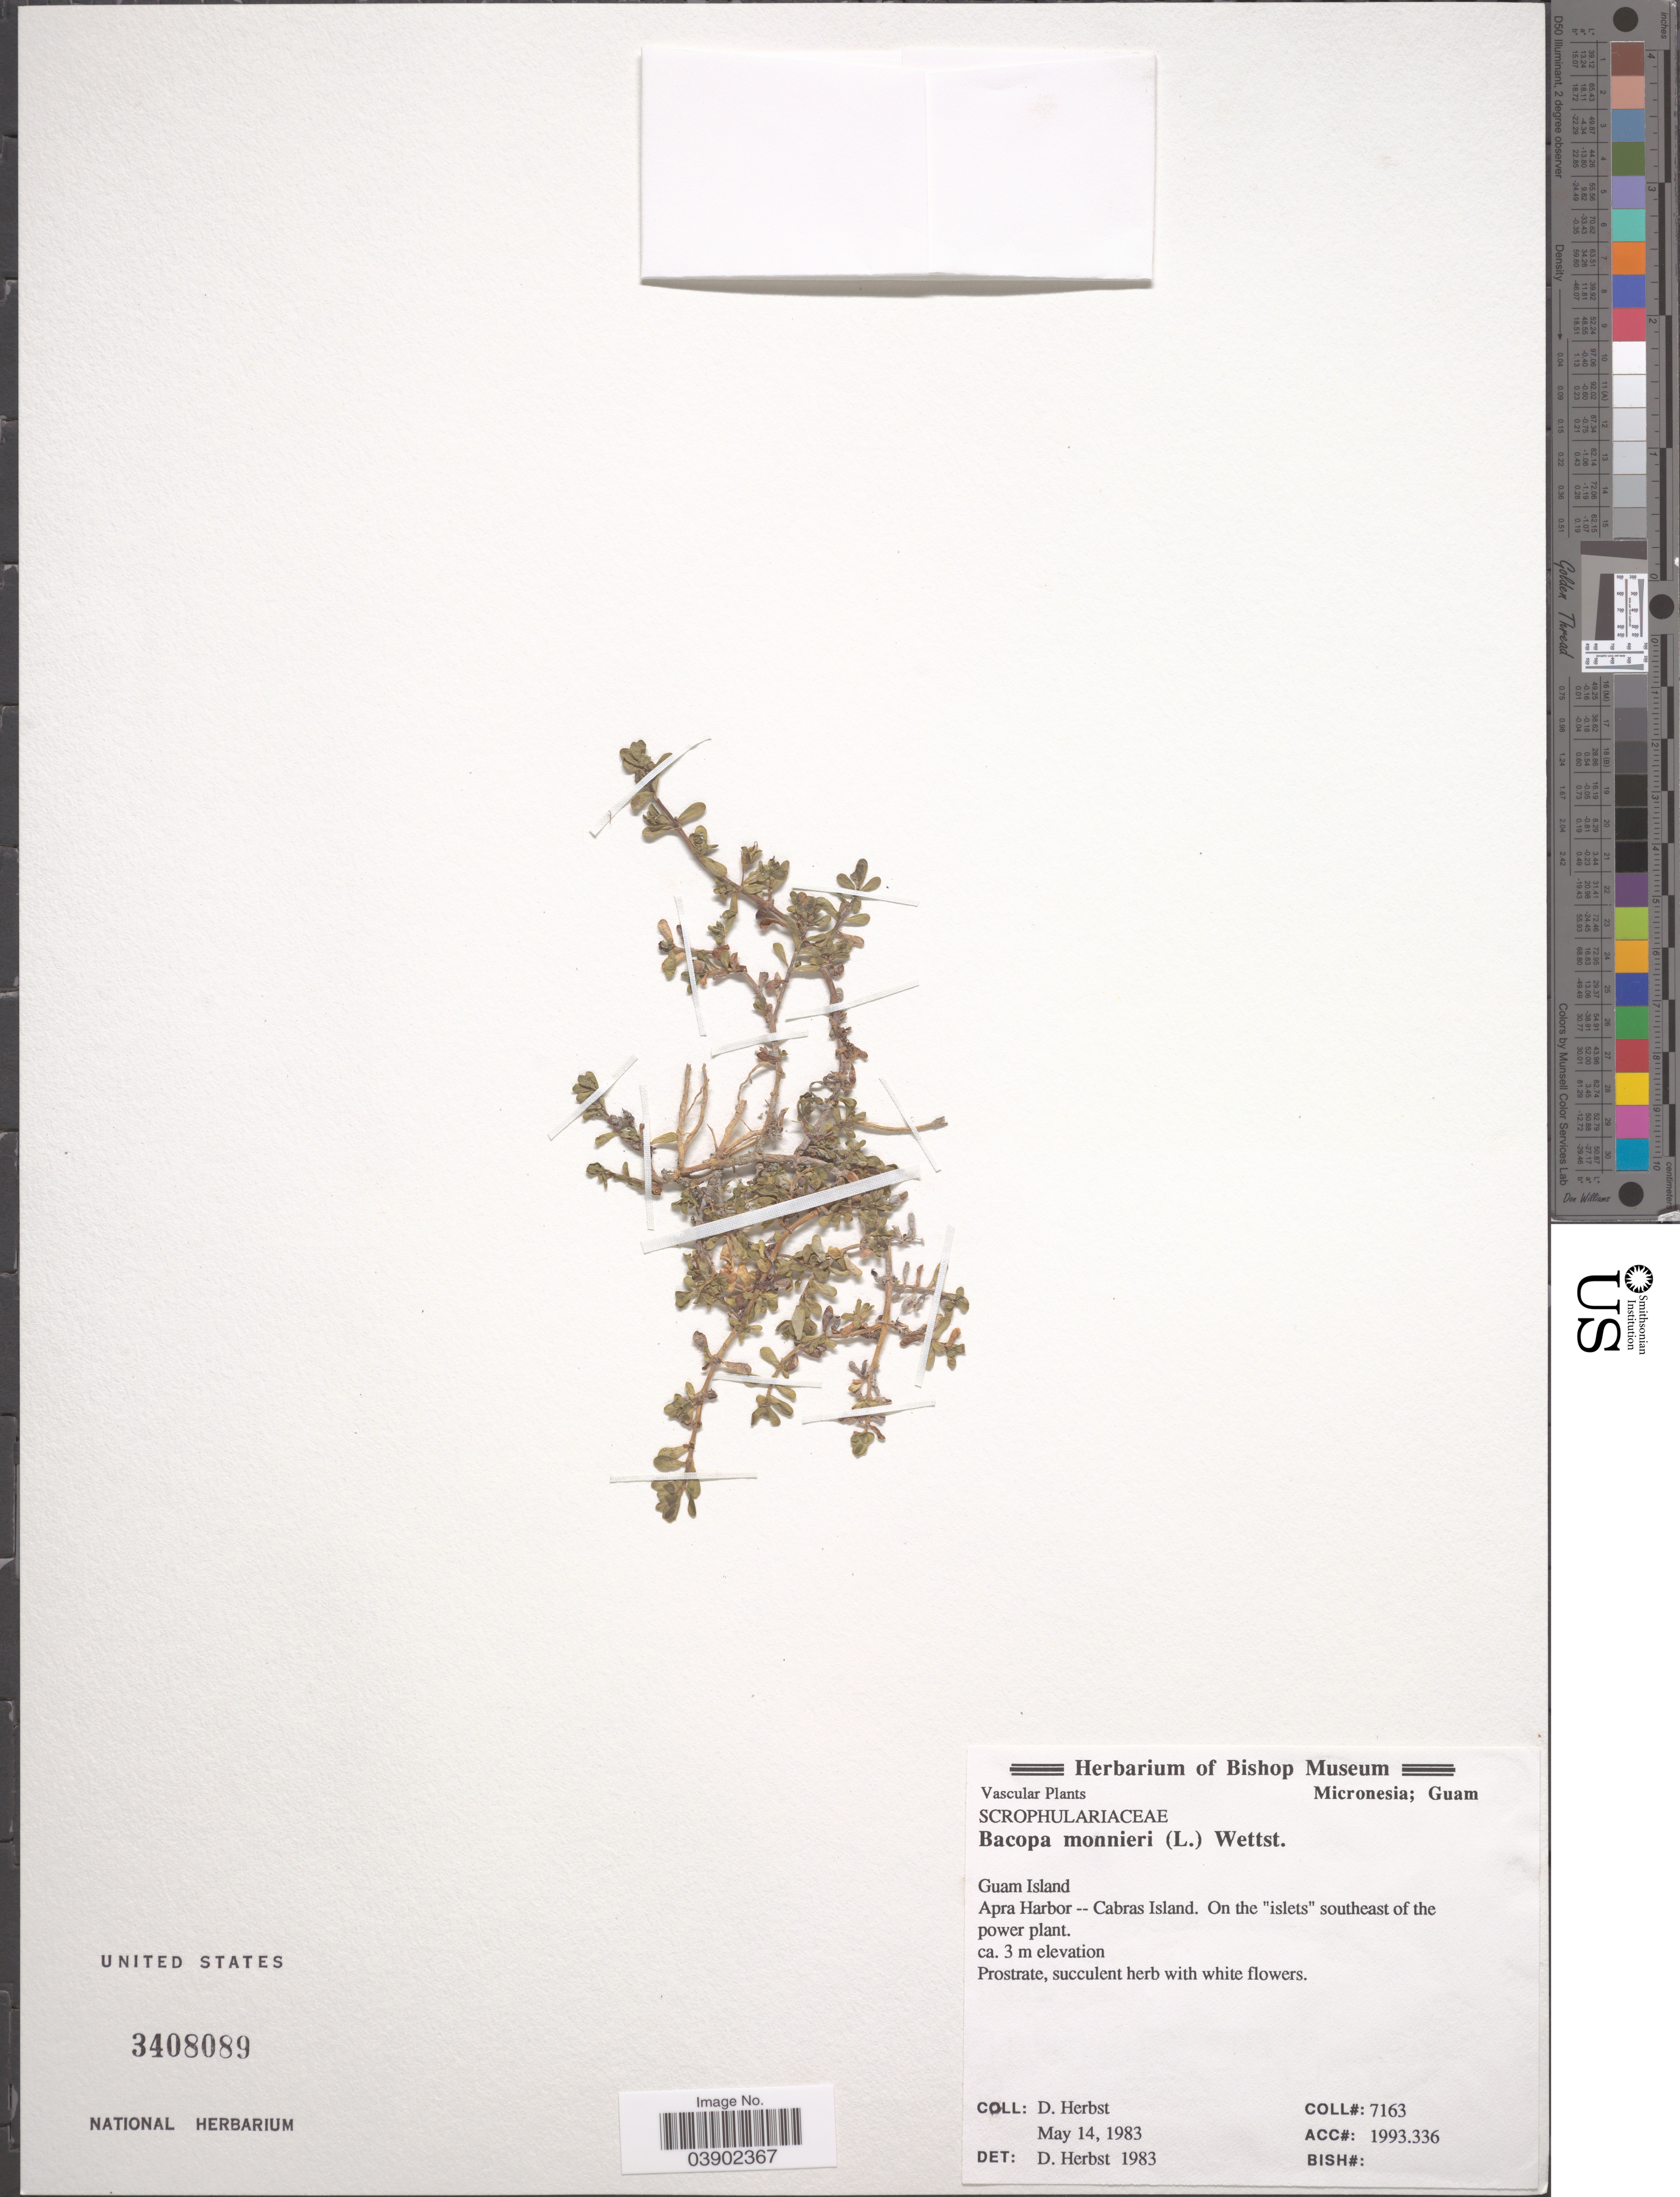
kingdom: Plantae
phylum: Tracheophyta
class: Magnoliopsida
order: Lamiales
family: Plantaginaceae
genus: Bacopa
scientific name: Bacopa monnieri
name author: (L.) Pennell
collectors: D. Herbst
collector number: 7163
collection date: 1983-05-14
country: Guam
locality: Guam Island. Apra Harbor - Cabras Island. On the "islets" southeast of the power plant.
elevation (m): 3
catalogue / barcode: US 3408089